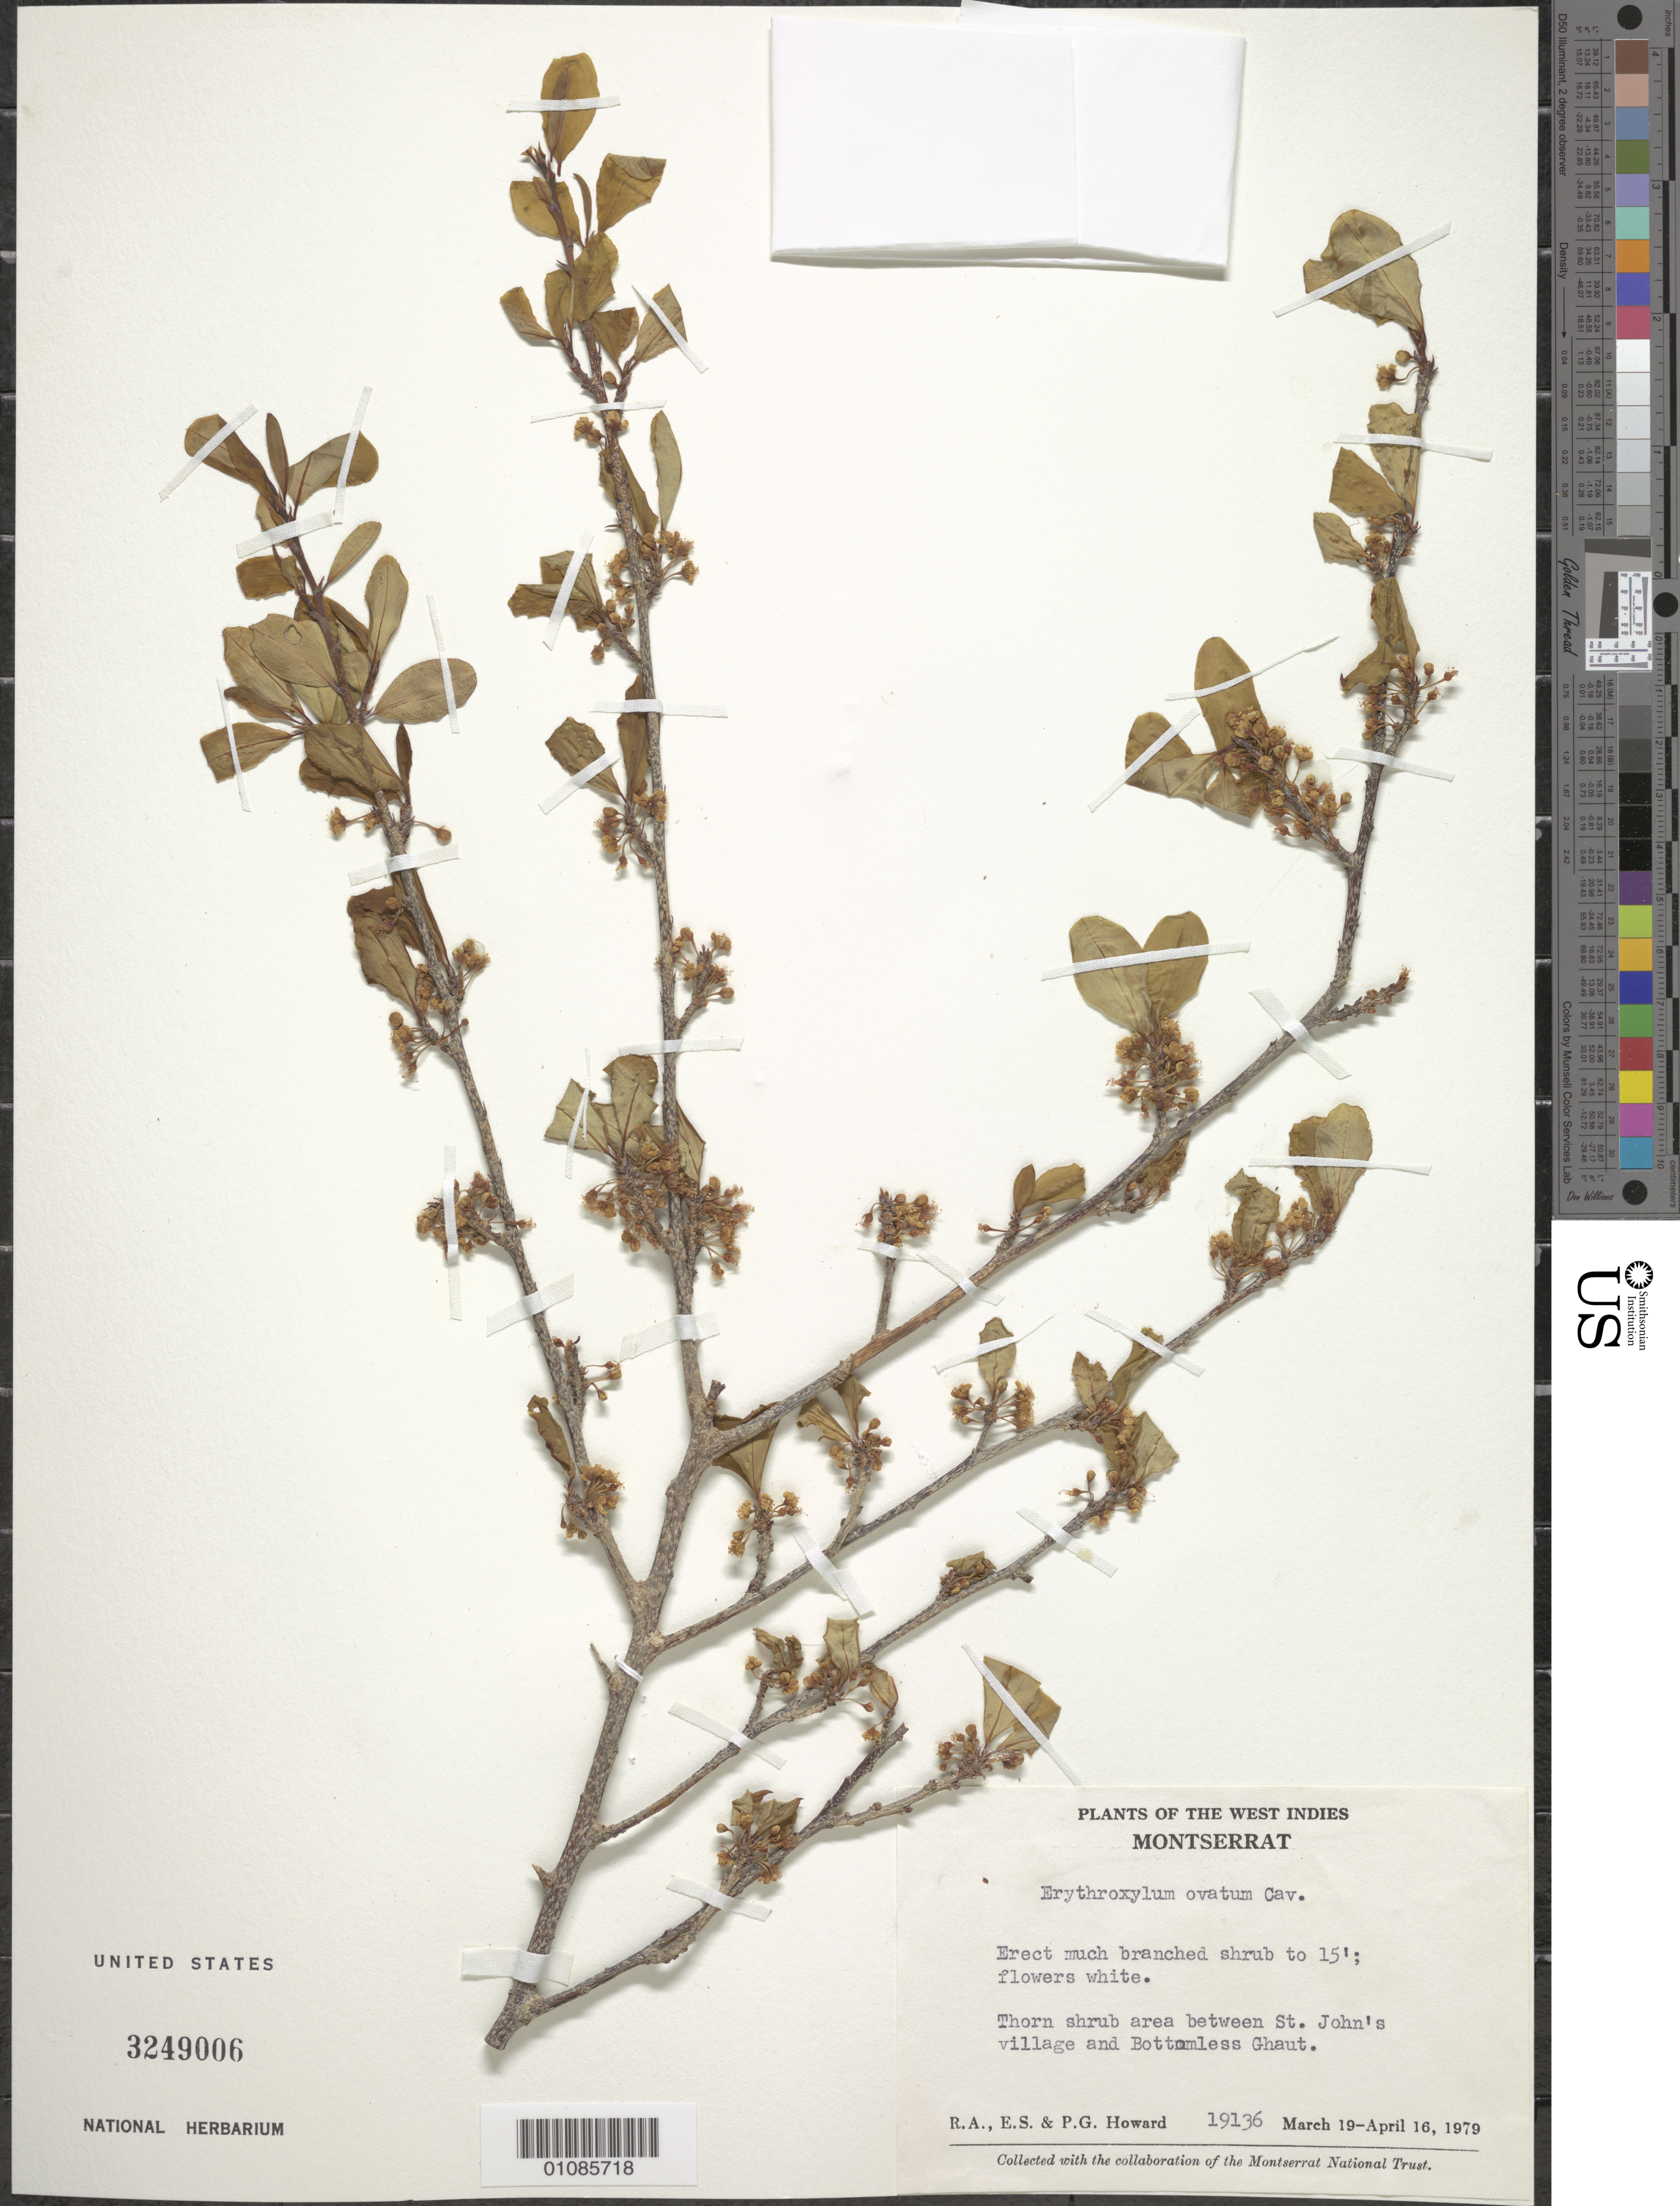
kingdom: Plantae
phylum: Tracheophyta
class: Magnoliopsida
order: Malpighiales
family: Erythroxylaceae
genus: Erythroxylum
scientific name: Erythroxylum havanense var. havanense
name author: Jacq.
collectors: P. Howard, E. S. Howard & P. Howard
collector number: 19136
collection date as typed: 19 Mar 1979 to 16 Apr 1979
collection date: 1979-03-19/1979-04-16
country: Montserrat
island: Montserrat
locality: Thorn shrub area between St. John's village and Ghaut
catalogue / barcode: US 3249006